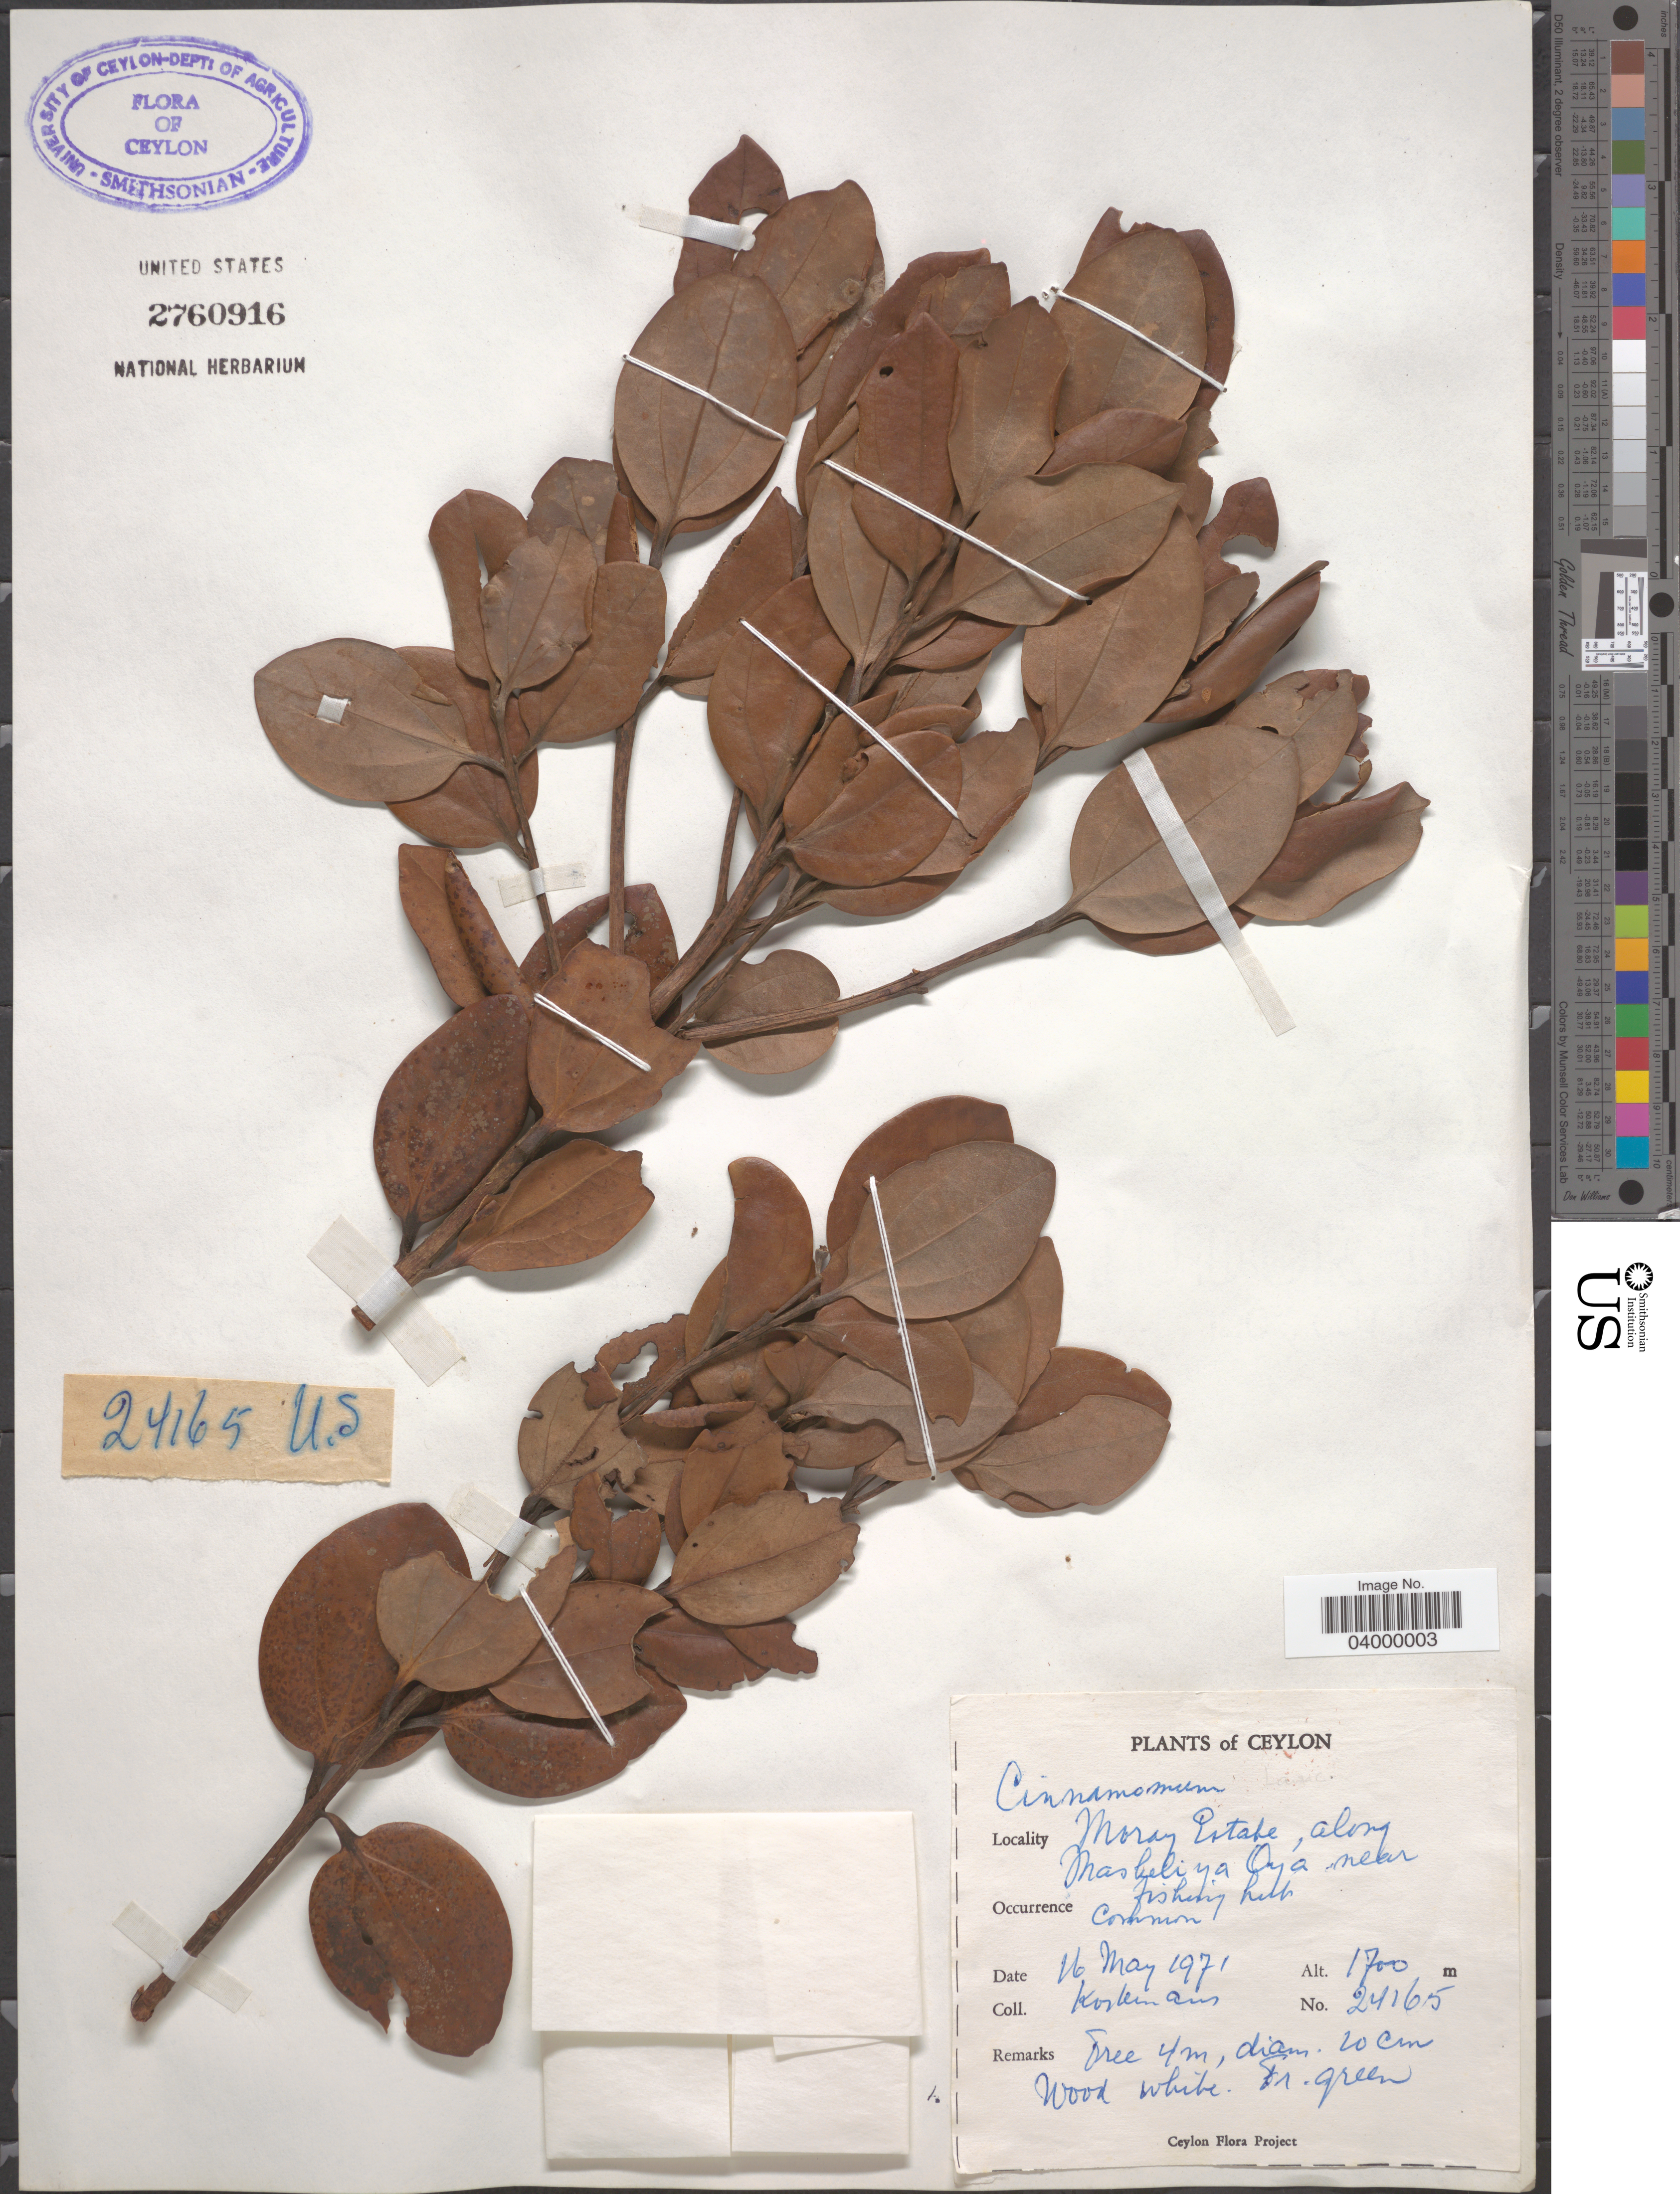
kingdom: Plantae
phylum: Tracheophyta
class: Magnoliopsida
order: Laurales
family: Lauraceae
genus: Cinnamomum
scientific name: Cinnamomum sp.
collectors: Kostermans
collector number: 24165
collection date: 1971-05-16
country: Sri Lanka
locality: Ceylon. Moray Estate, along Maskeliya Oya near fishing hut.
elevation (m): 1700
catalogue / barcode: US 2760916